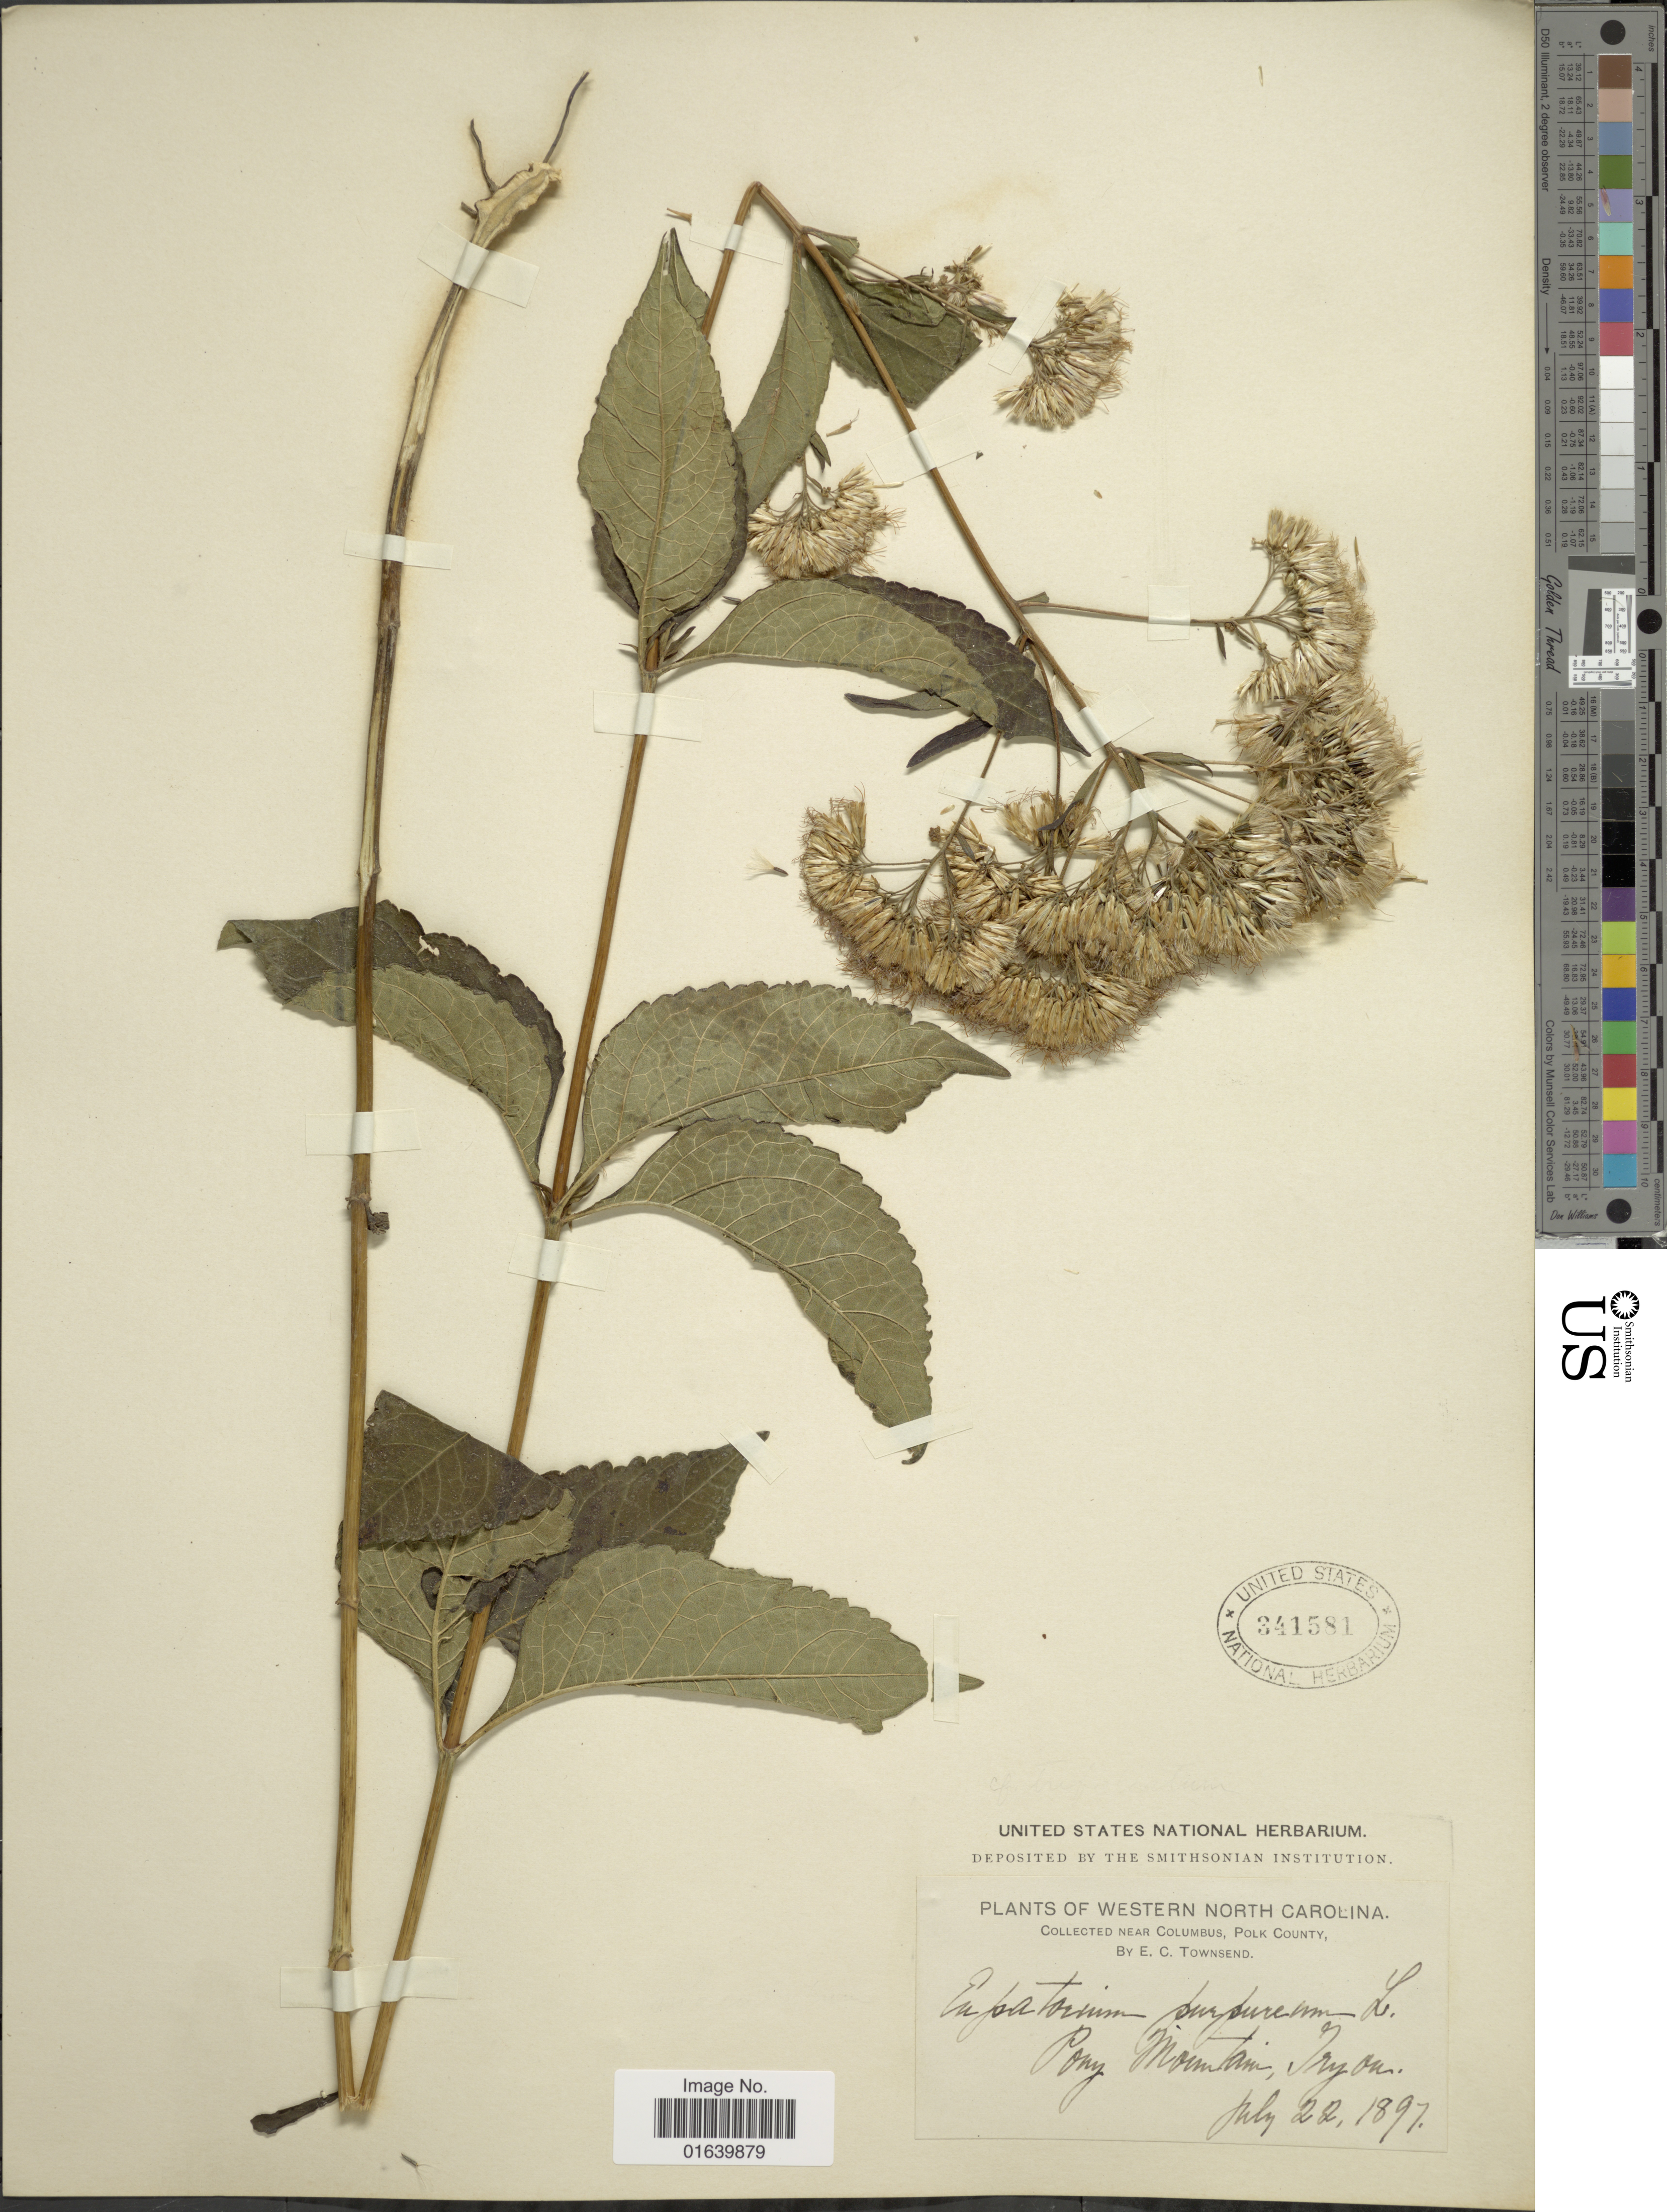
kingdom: Plantae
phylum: Tracheophyta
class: Magnoliopsida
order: Asterales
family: Asteraceae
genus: Eupatorium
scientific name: Eupatorium purpureum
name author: (L.) E.E. Lamont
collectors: E. C. Townsend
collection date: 1897-07-22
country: United States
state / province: North Carolina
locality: Western North Carolina, near Columbus, Polk County, Pony Mountain, Tryon.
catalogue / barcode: US 341581